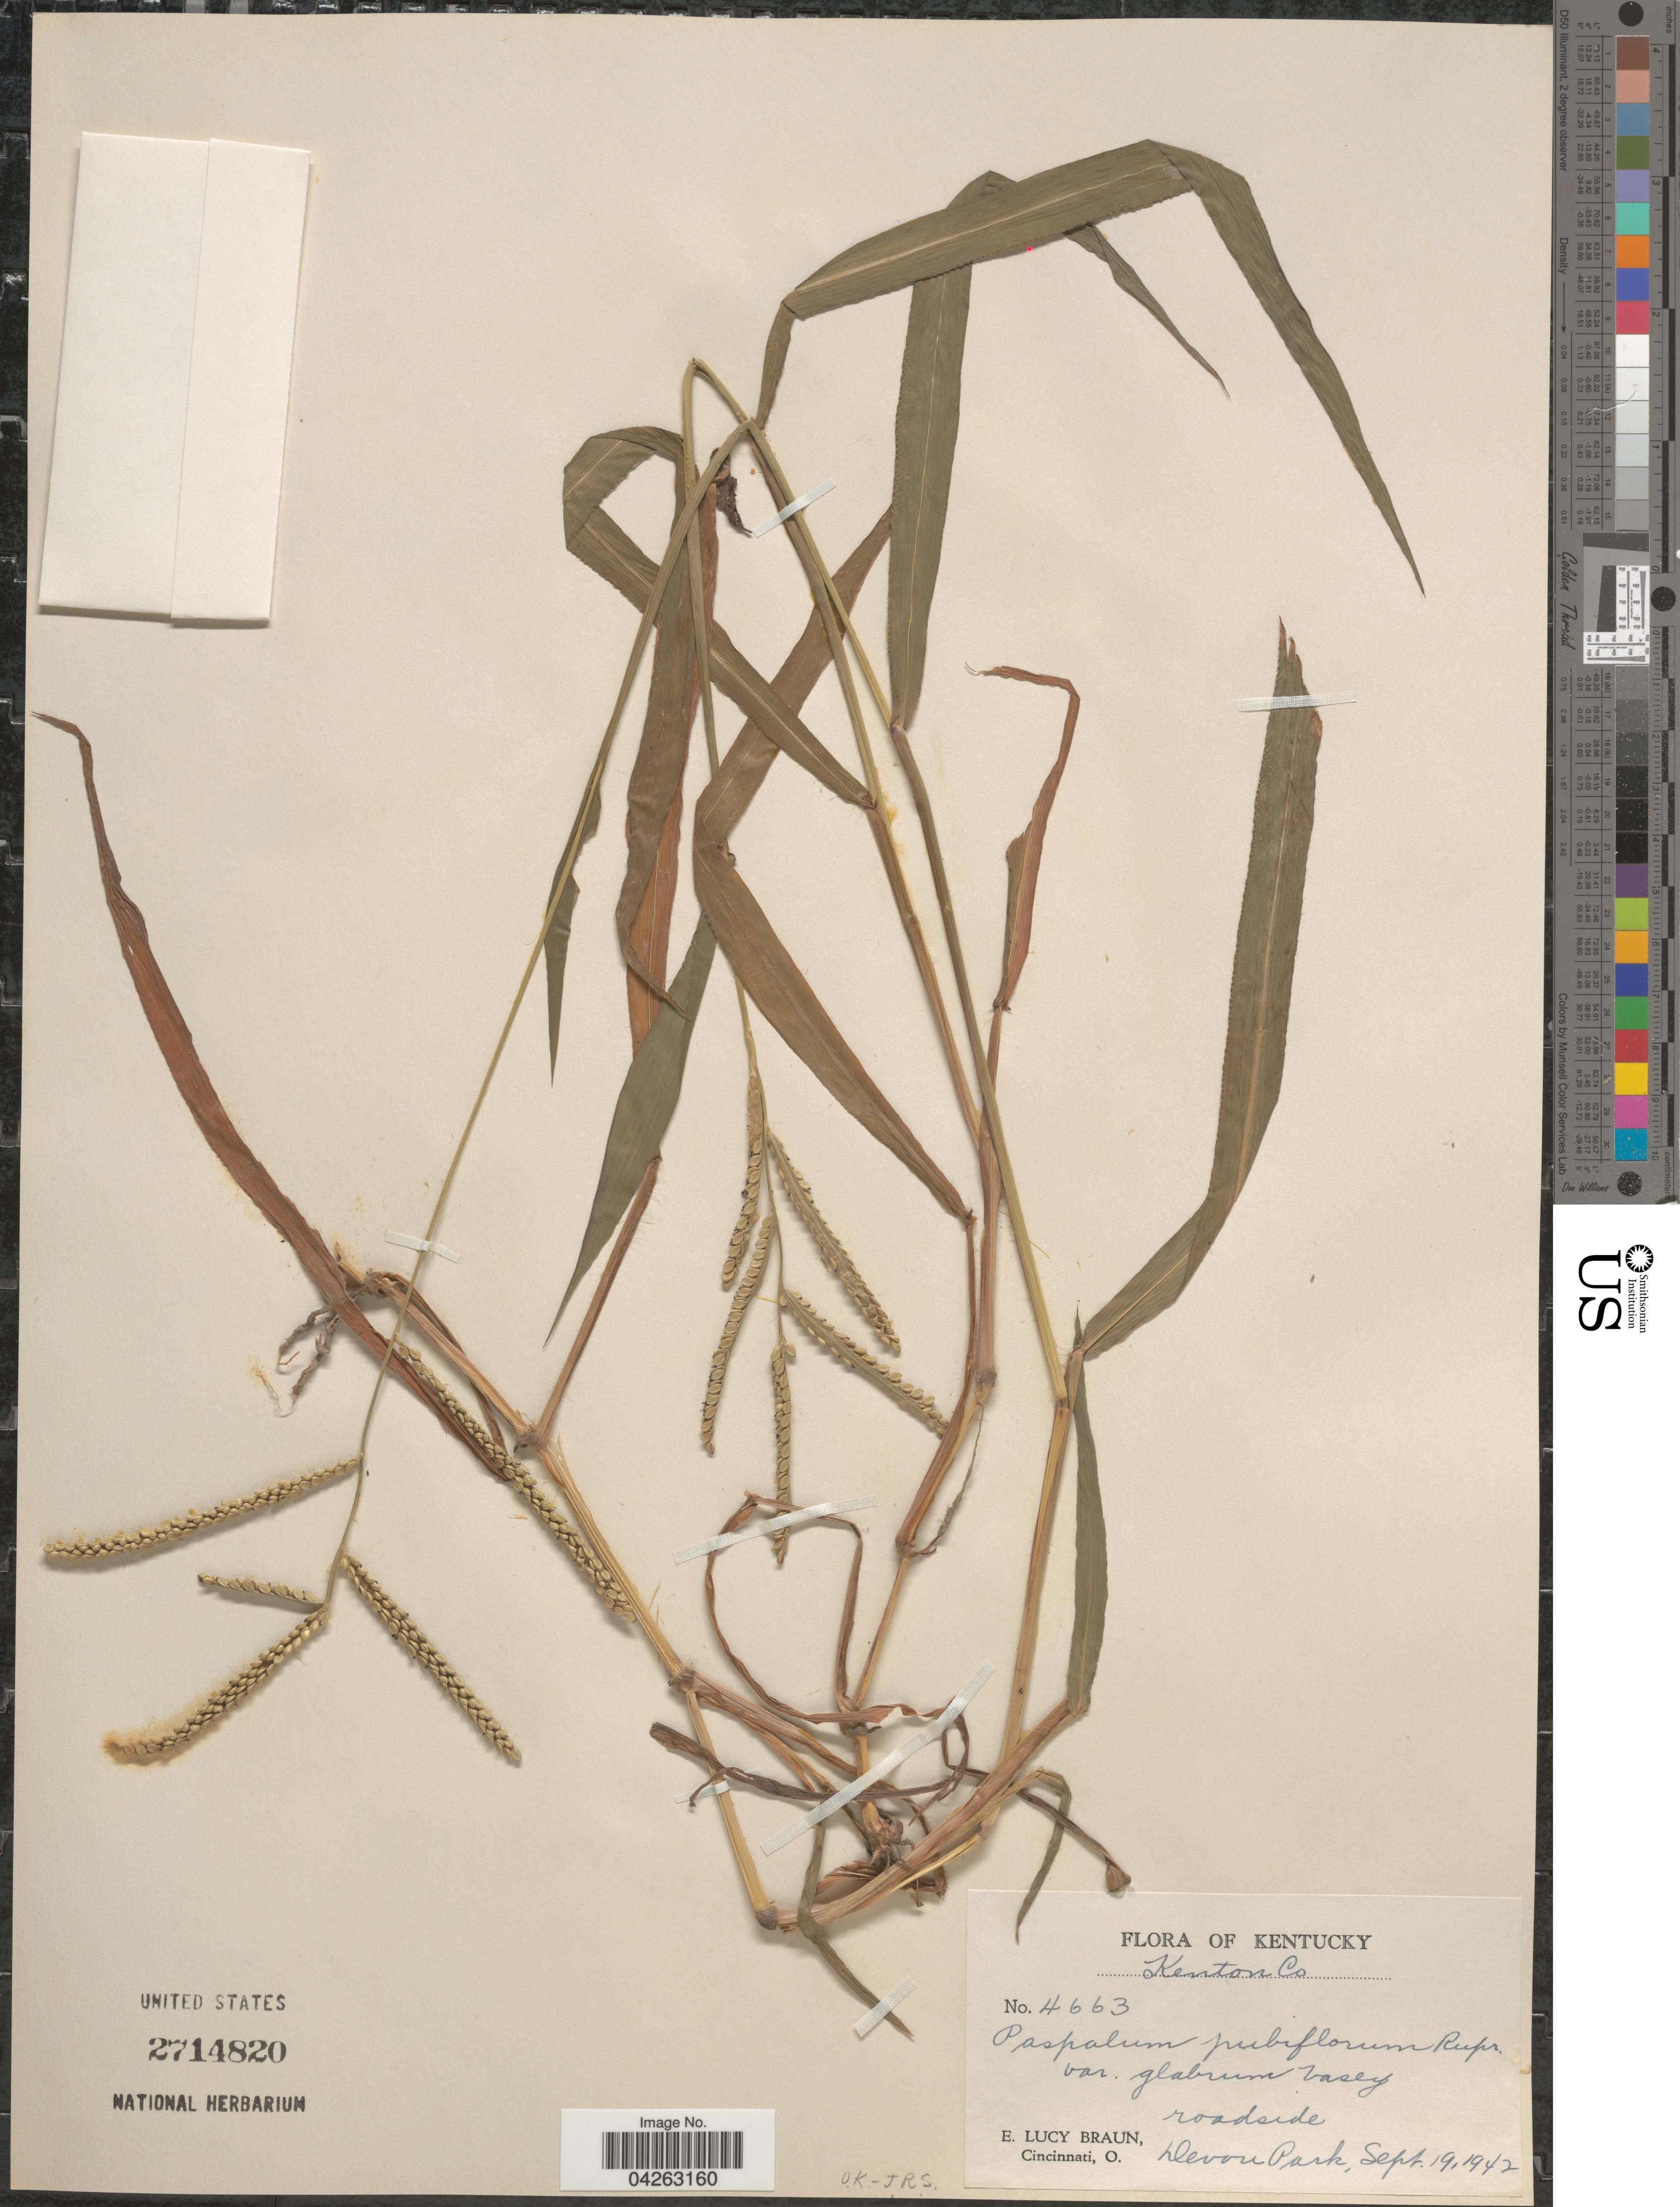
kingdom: Plantae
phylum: Tracheophyta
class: Liliopsida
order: Poales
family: Poaceae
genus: Paspalum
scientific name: Paspalum pubiflorum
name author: Rupr. ex E. Fourn.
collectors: E. L. Braun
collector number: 4663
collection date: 1942-09-19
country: United States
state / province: Kentucky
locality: Kenton Co. Devou Park.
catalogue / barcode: US 2714820